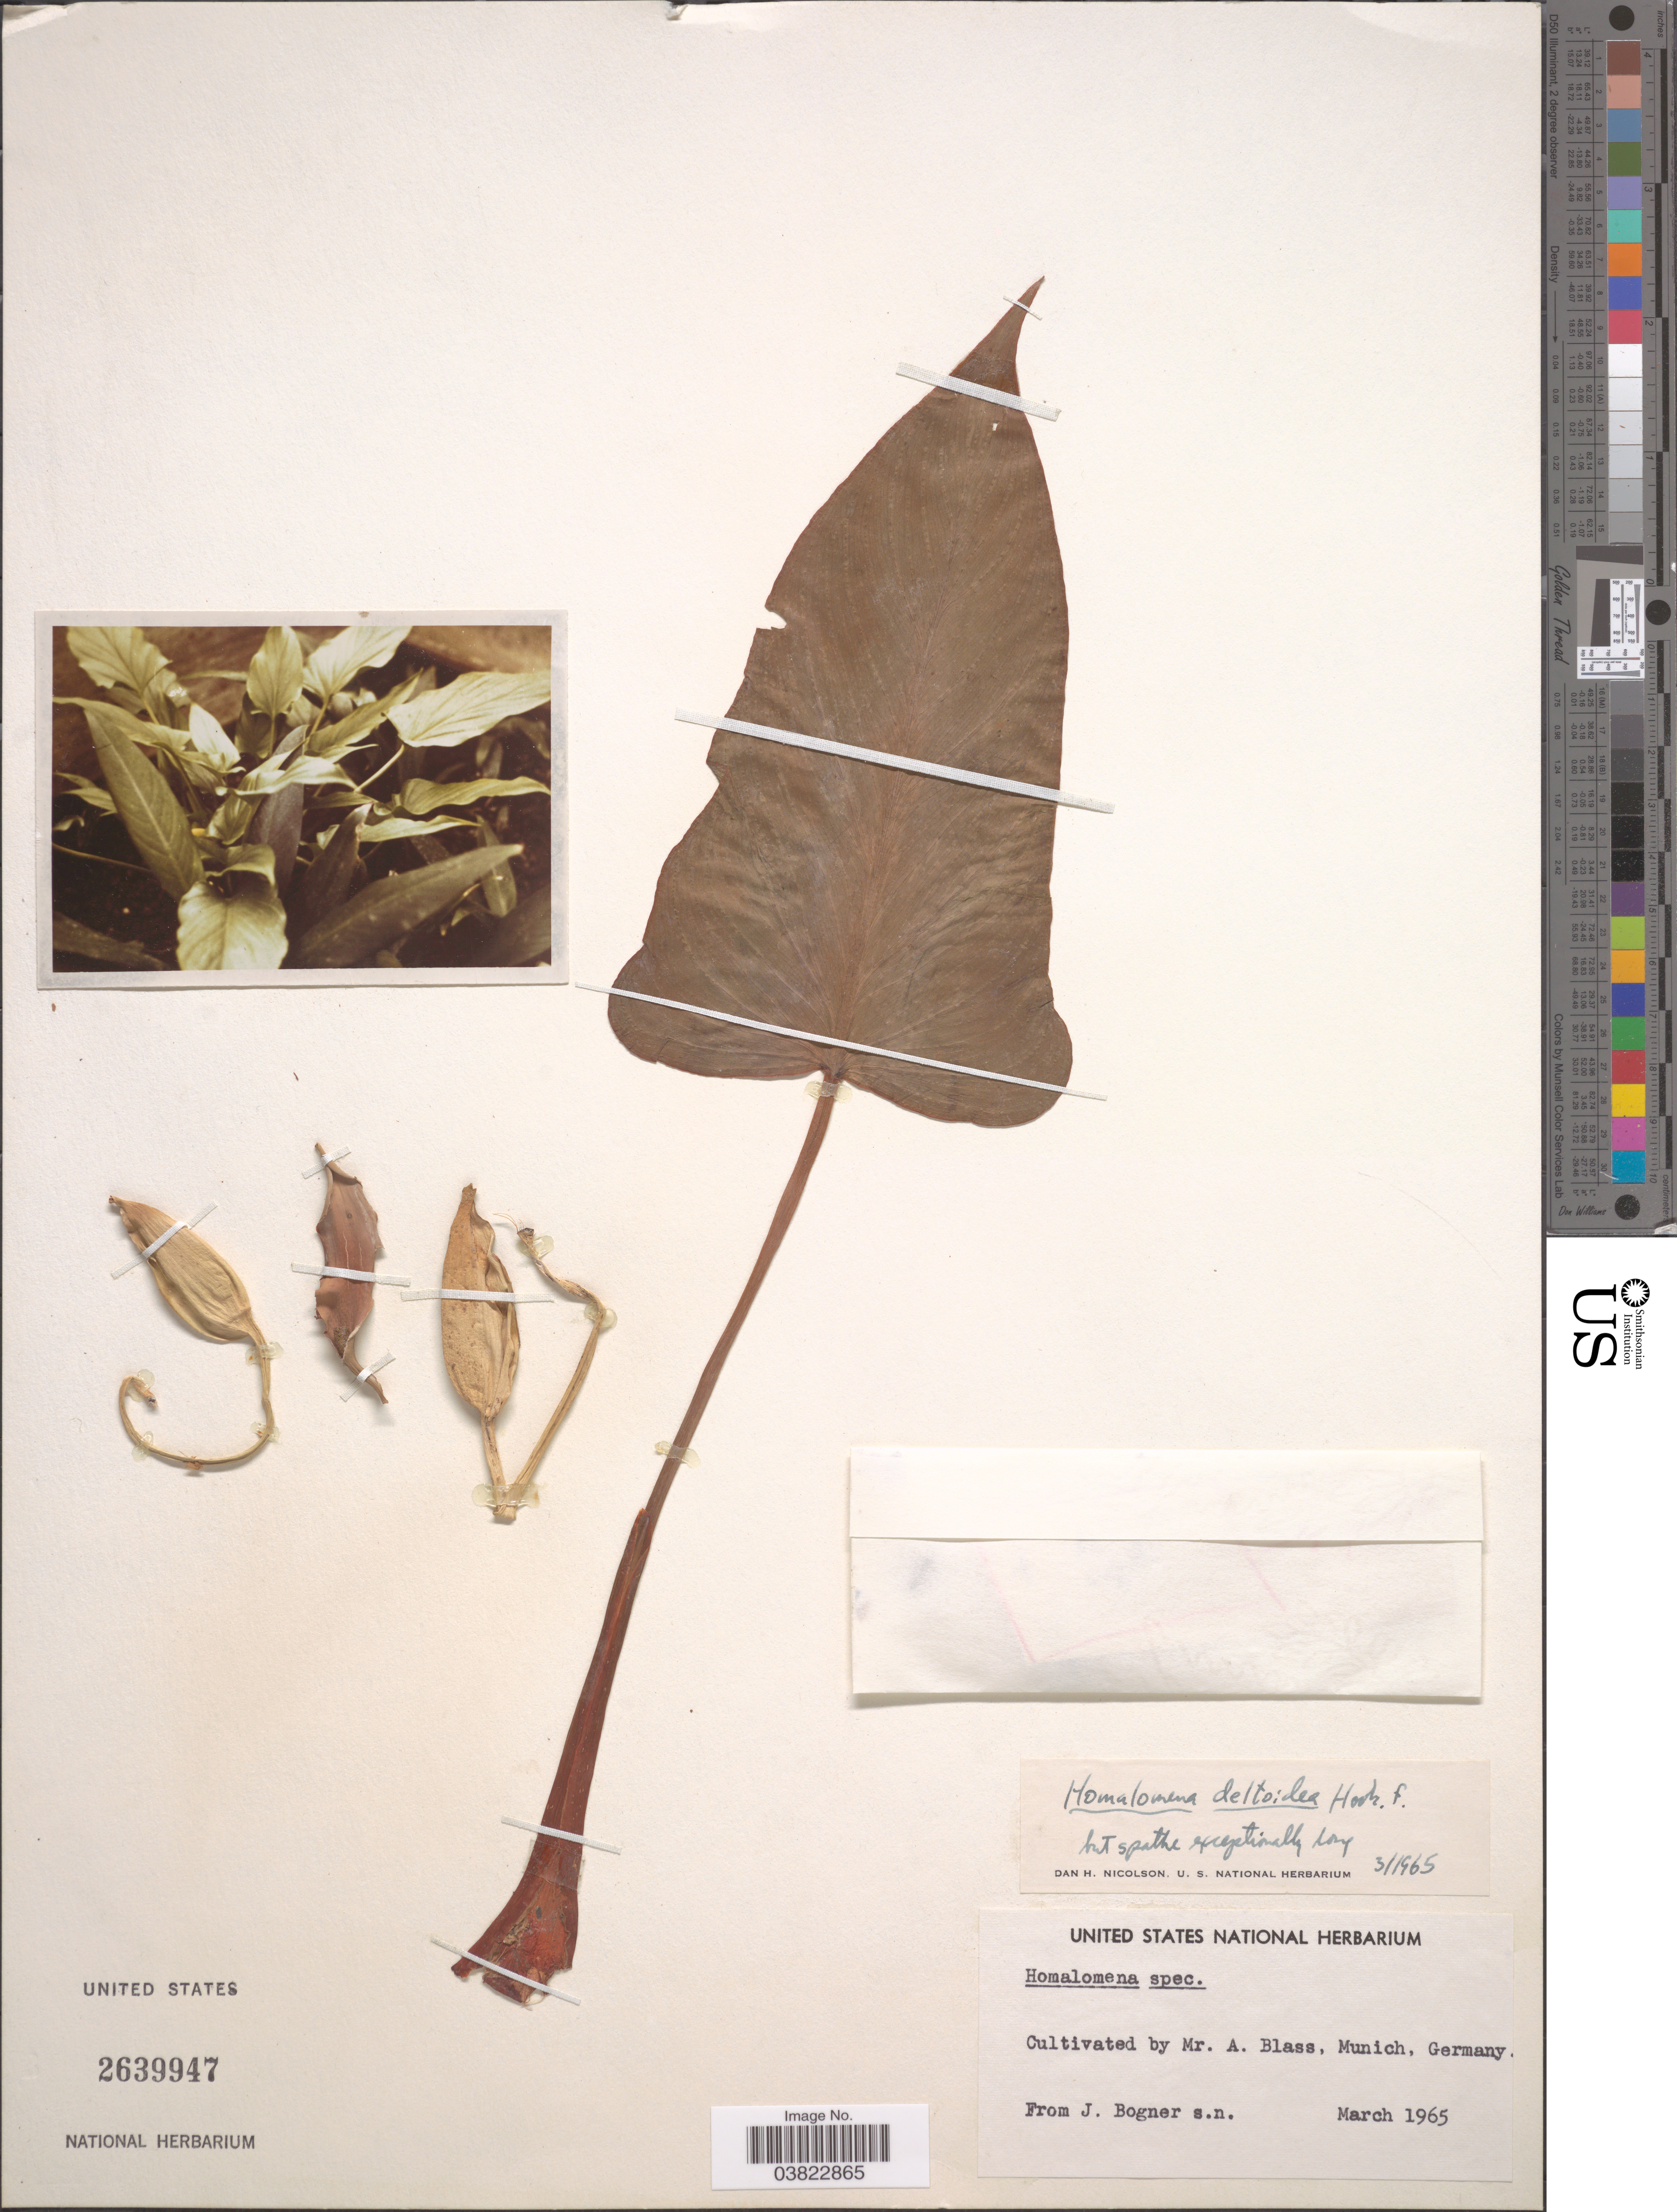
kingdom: Plantae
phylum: Tracheophyta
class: Liliopsida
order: Alismatales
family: Araceae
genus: Homalomena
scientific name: Homalomena deltoidea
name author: Hook. f.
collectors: J. Bogner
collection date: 1965-03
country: Germany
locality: Munich.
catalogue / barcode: US 2639947